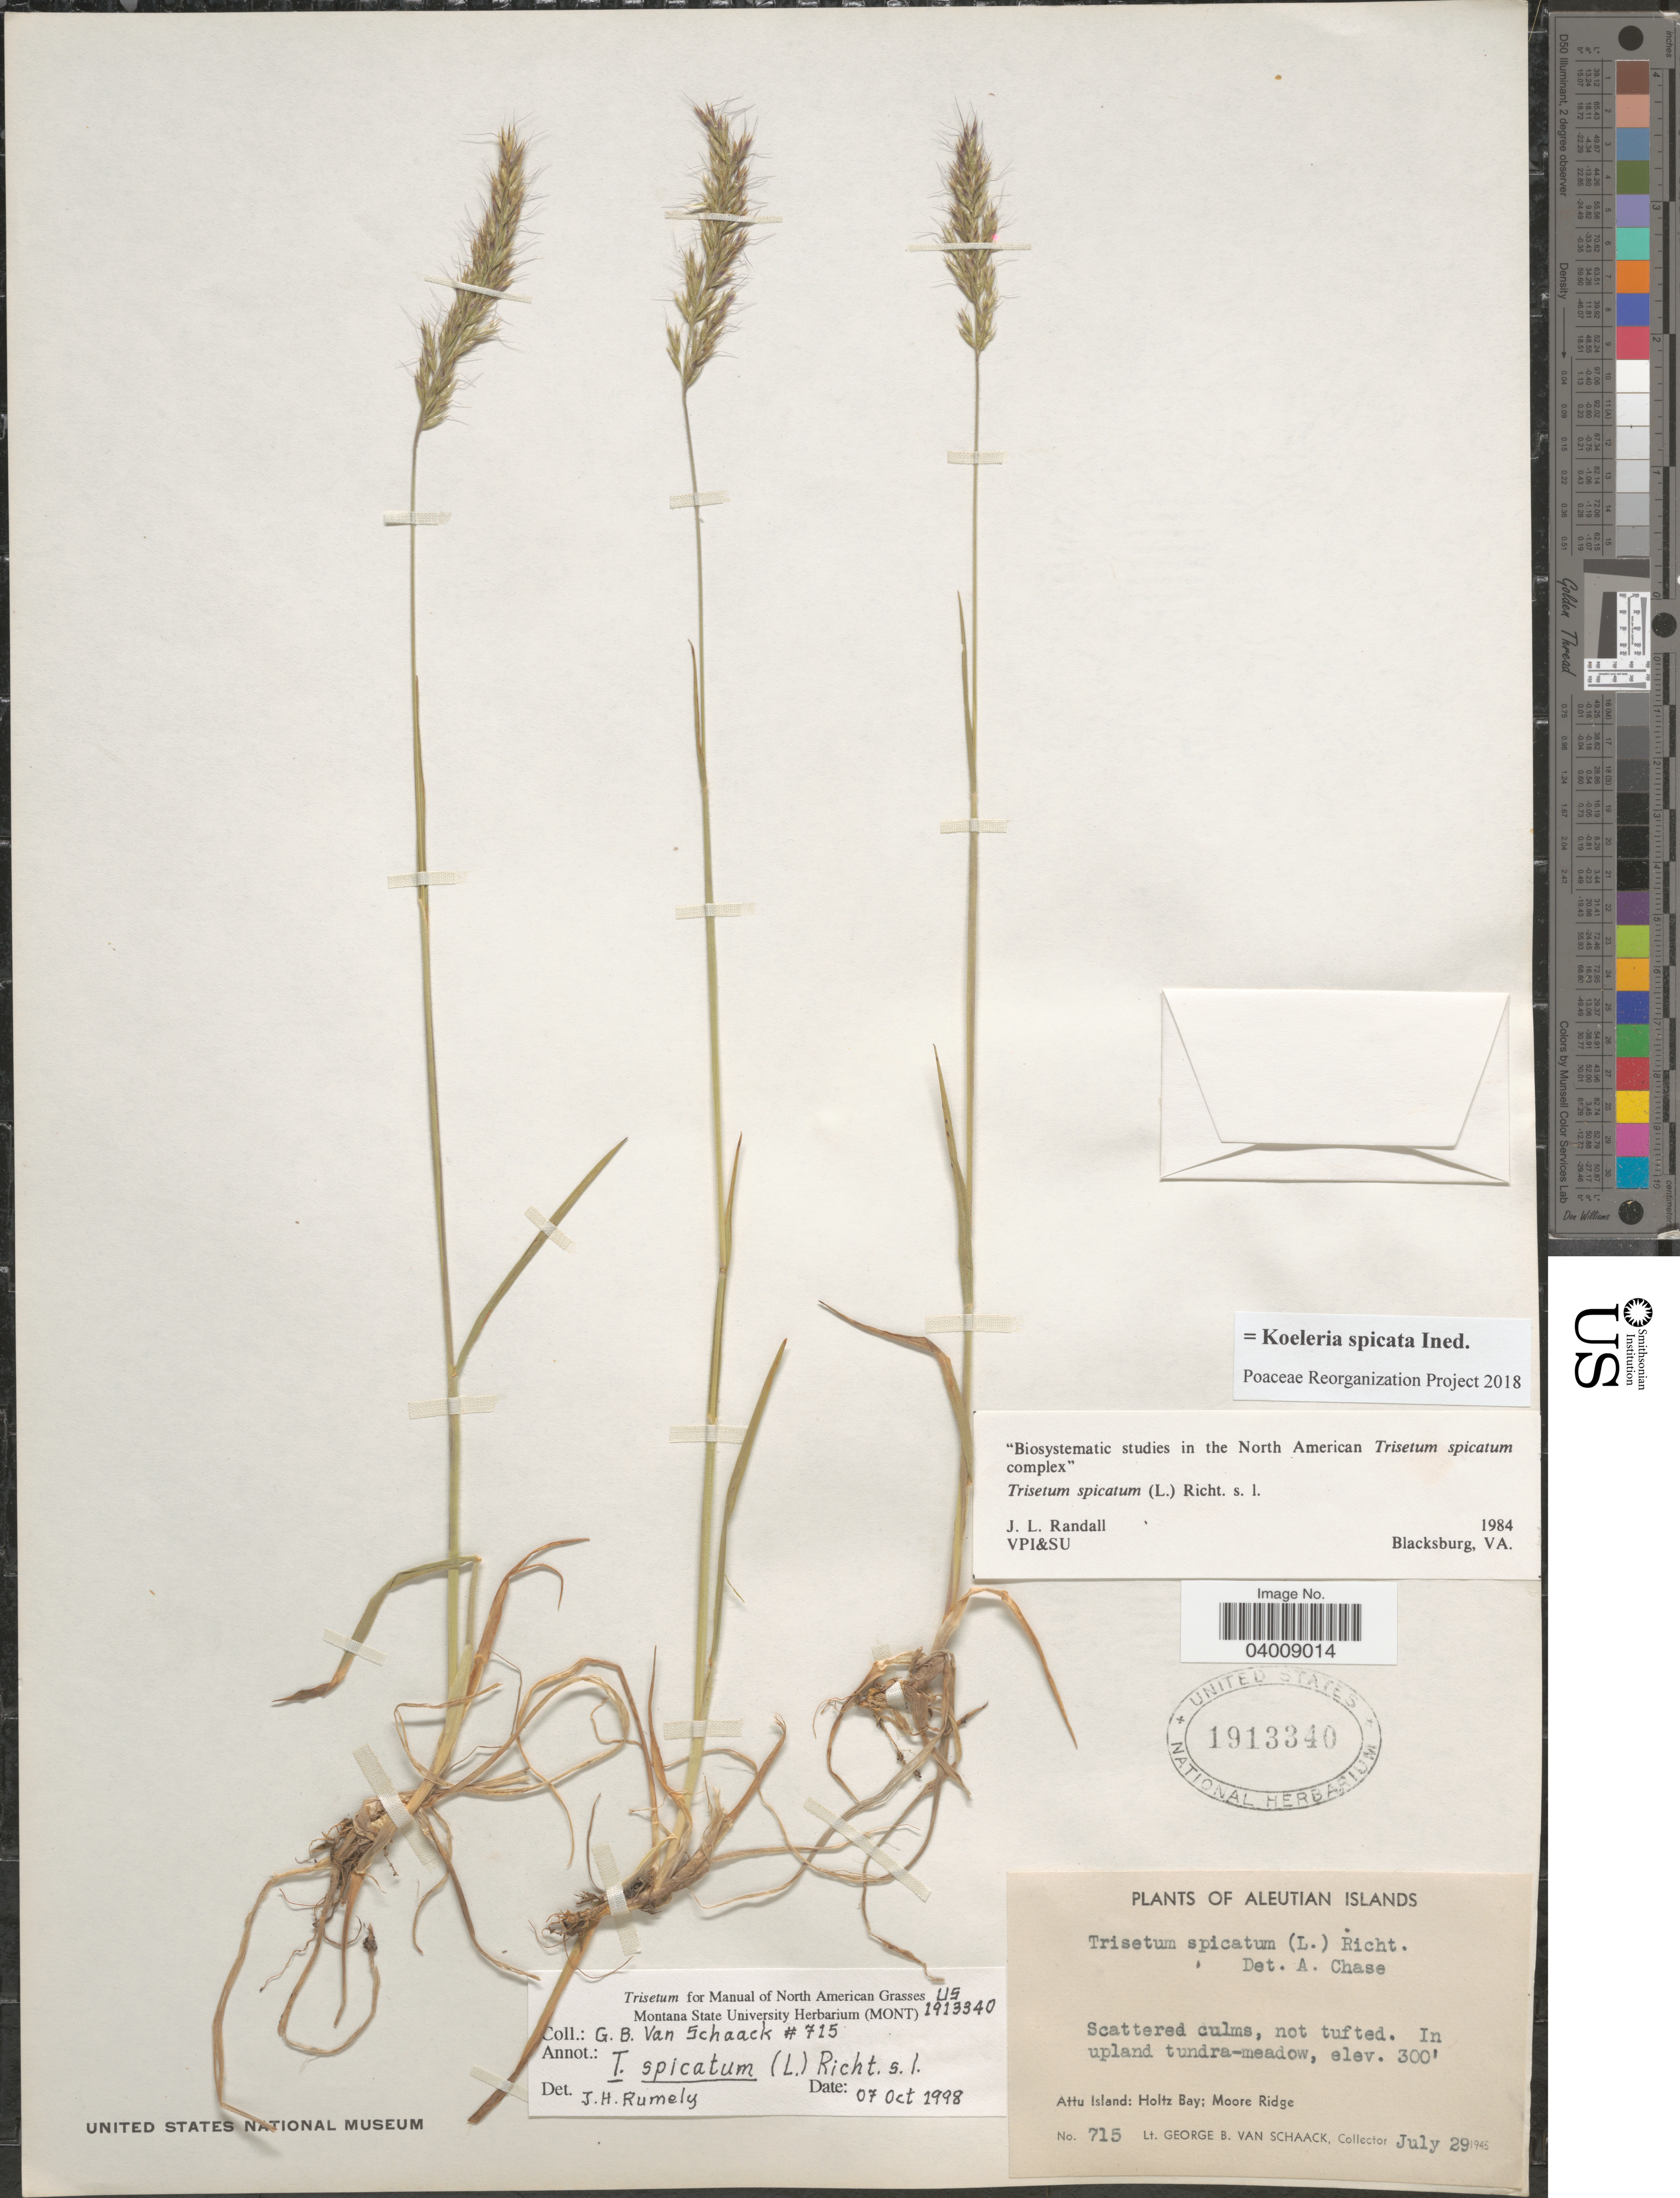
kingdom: Plantae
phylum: Tracheophyta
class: Liliopsida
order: Poales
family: Poaceae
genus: Koeleria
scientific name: Koeleria spicata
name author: (L.) Barberá et al.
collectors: G. Van Schaak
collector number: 715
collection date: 1945-07-29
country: United States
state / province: Alaska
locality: Aleutian Islands. Attu Island: Holtz Bay: Moore Ridge.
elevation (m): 91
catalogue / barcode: US 1913340